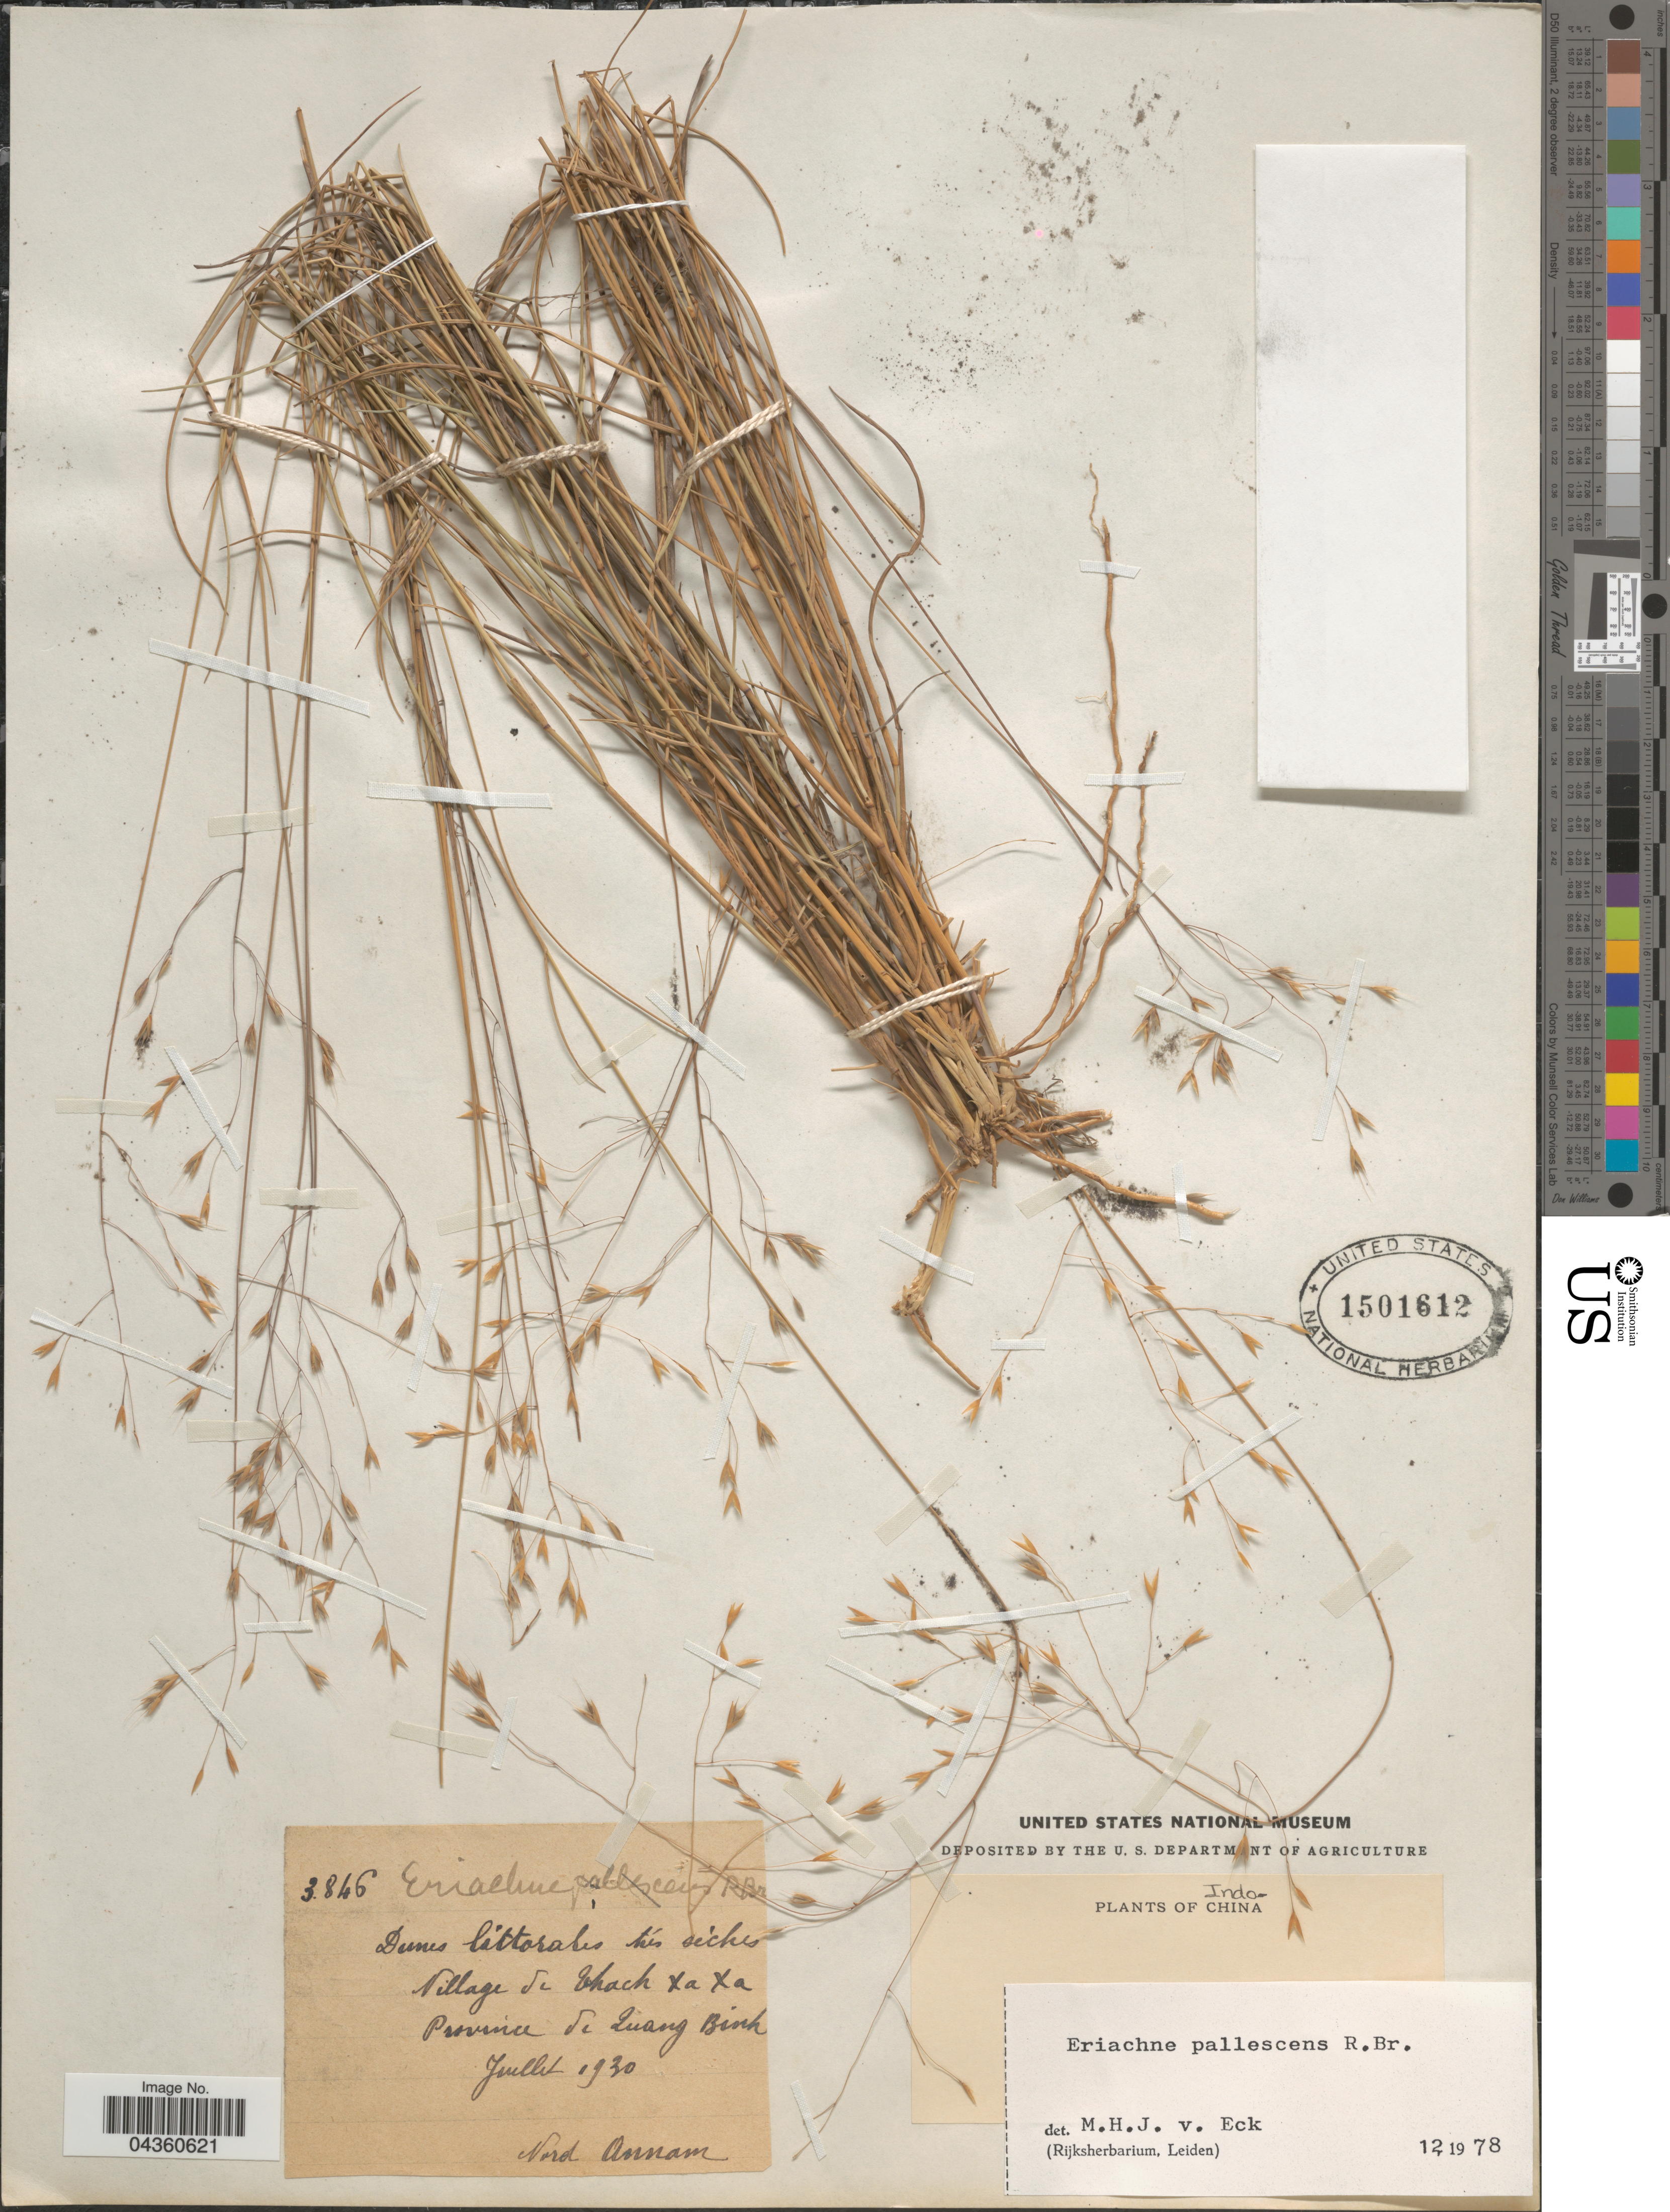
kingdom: Plantae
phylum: Tracheophyta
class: Liliopsida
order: Poales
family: Poaceae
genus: Eriachne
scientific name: Eriachne pallescens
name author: R. Br.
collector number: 3846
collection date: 1930-07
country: Vietnam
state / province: Quang Binh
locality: Dunes littoralis trés séches. Village de Thach Xa Xa. Nord Annam. Indo-China .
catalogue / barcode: US 1501612